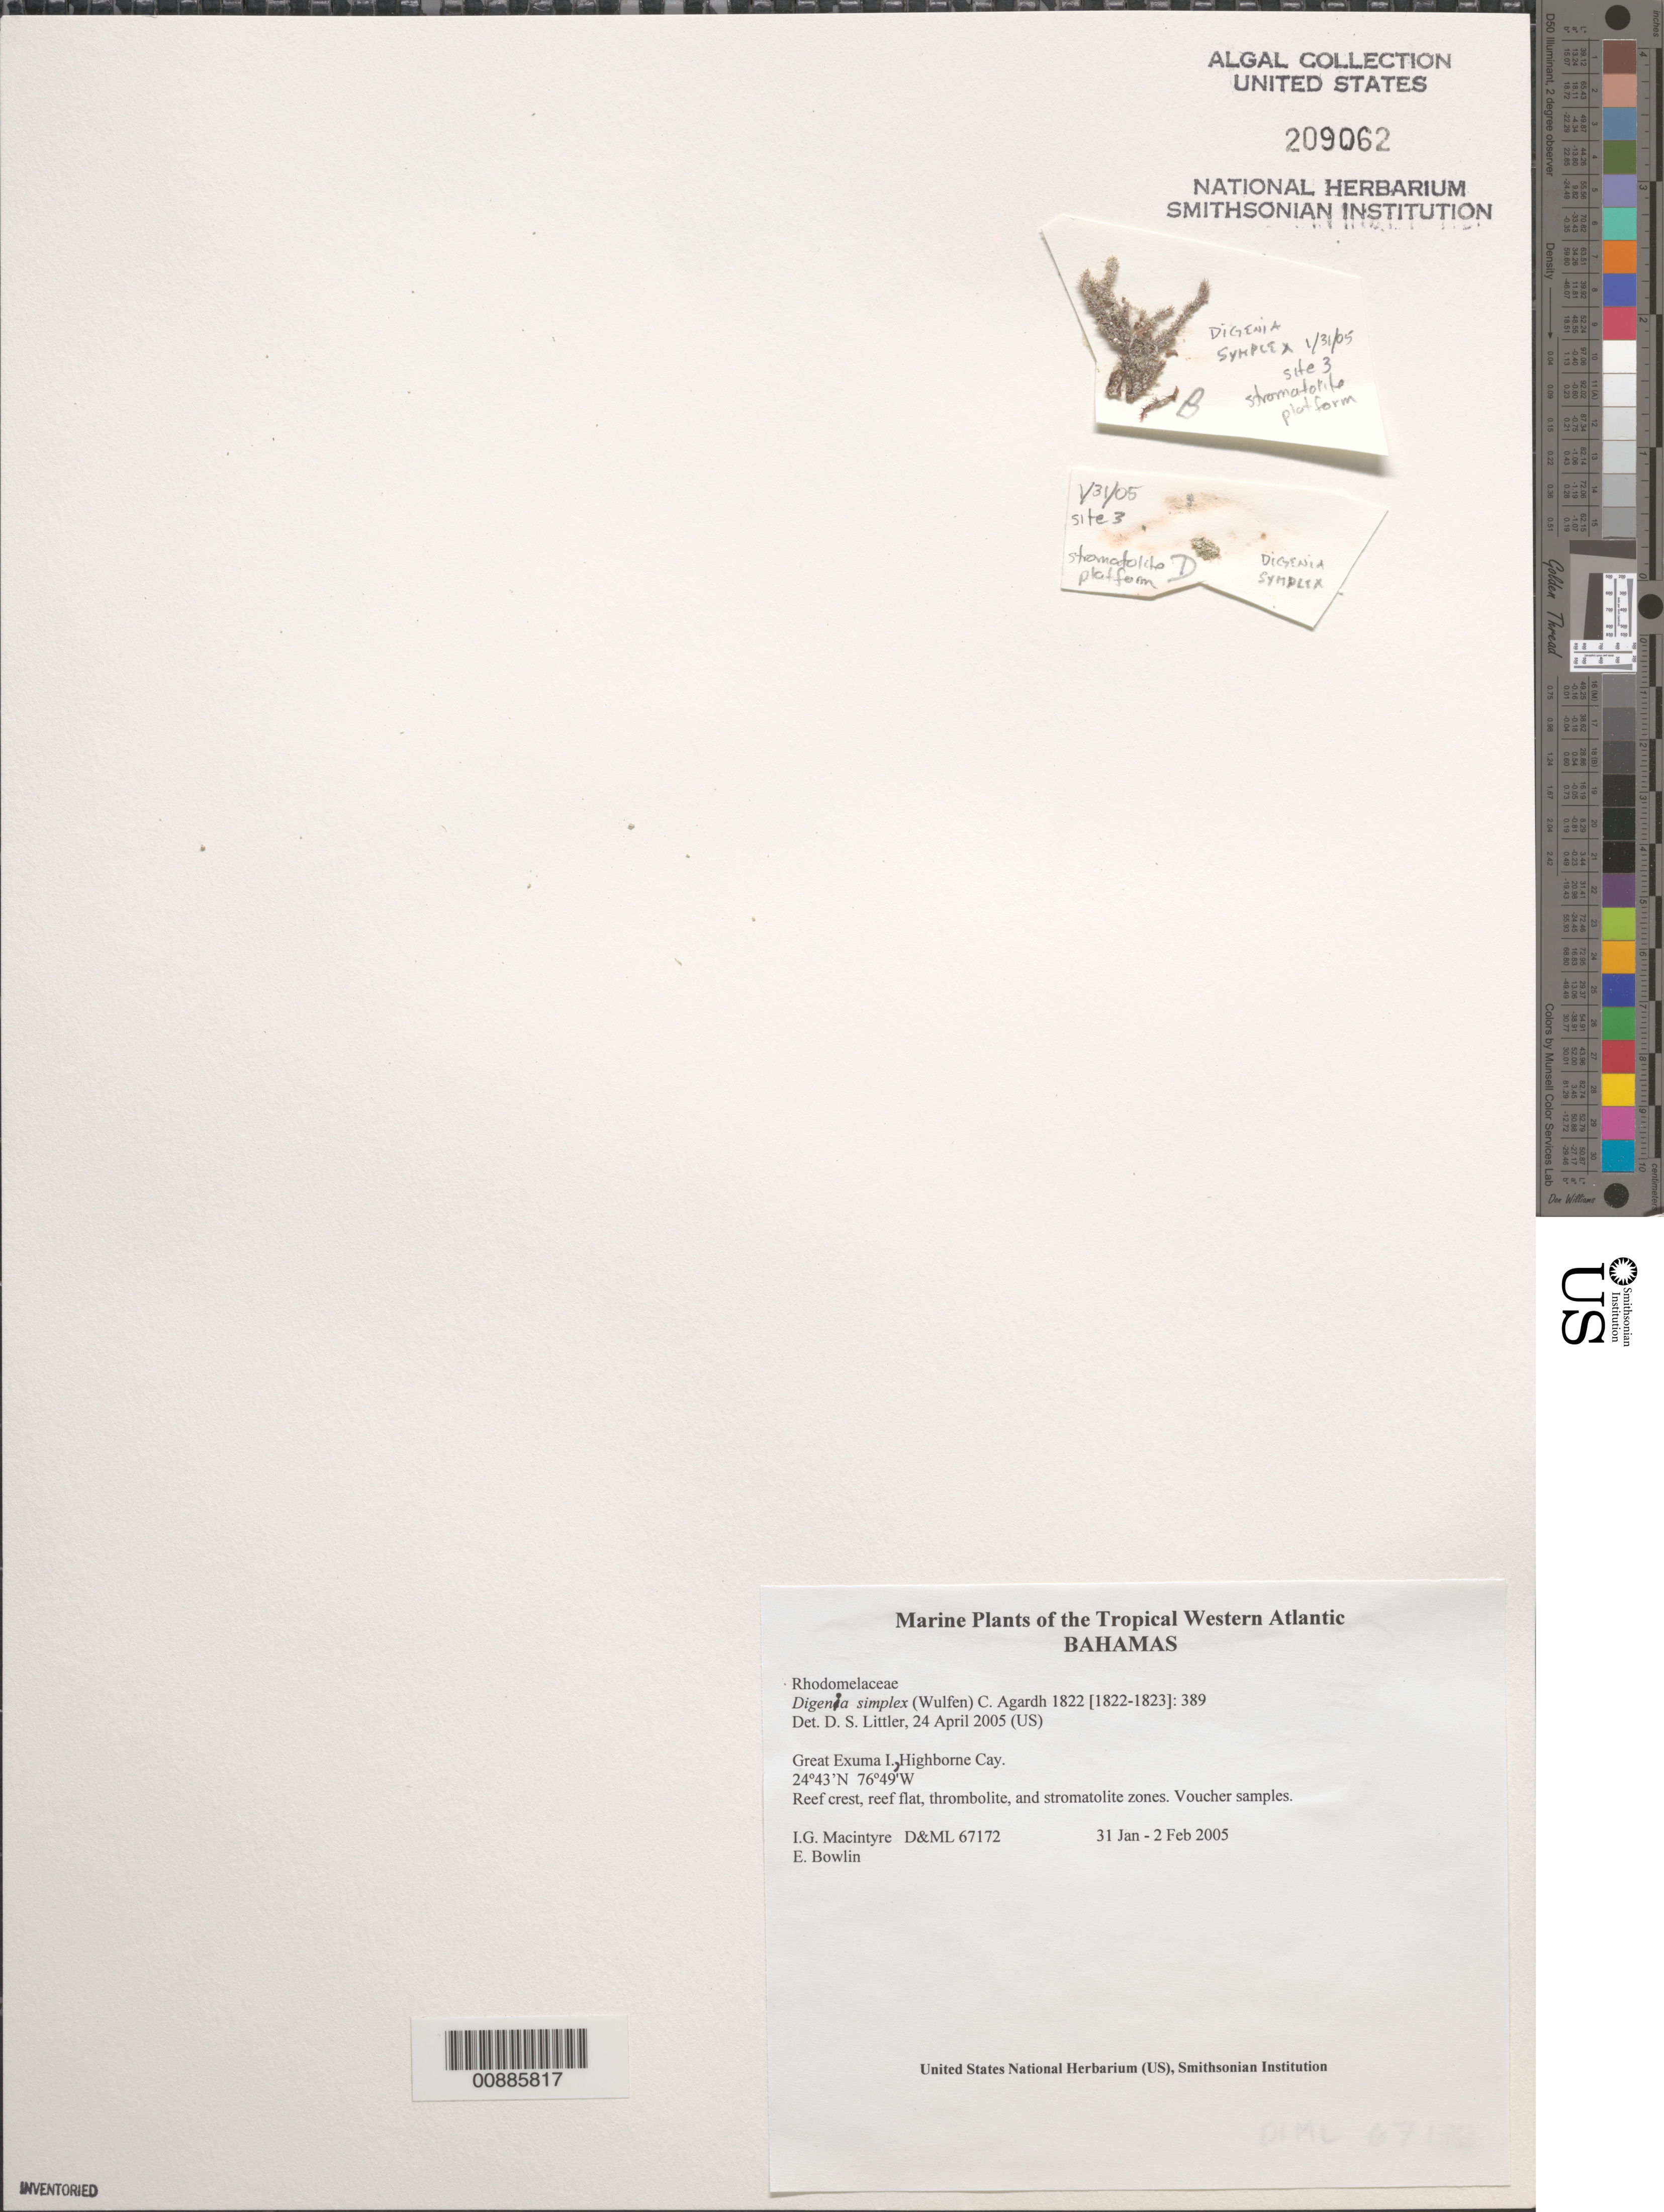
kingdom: Plantae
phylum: Rhodophyta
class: Florideophyceae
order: Ceramiales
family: Rhodomelaceae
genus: Digenea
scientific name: Digenea simplex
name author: (Wulfen) C. Agardh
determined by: Littler, D. S.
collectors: I. Macintyre & E. Bowlin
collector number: D&ML 67172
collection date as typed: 31 Jan 2005 to 02 Feb 2005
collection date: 2005-01-31/2005-02-02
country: Bahamas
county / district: Exuma District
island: Great Exuma Island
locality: Highborne Cay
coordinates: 24 43' N, 76 49' W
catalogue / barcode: US 209062